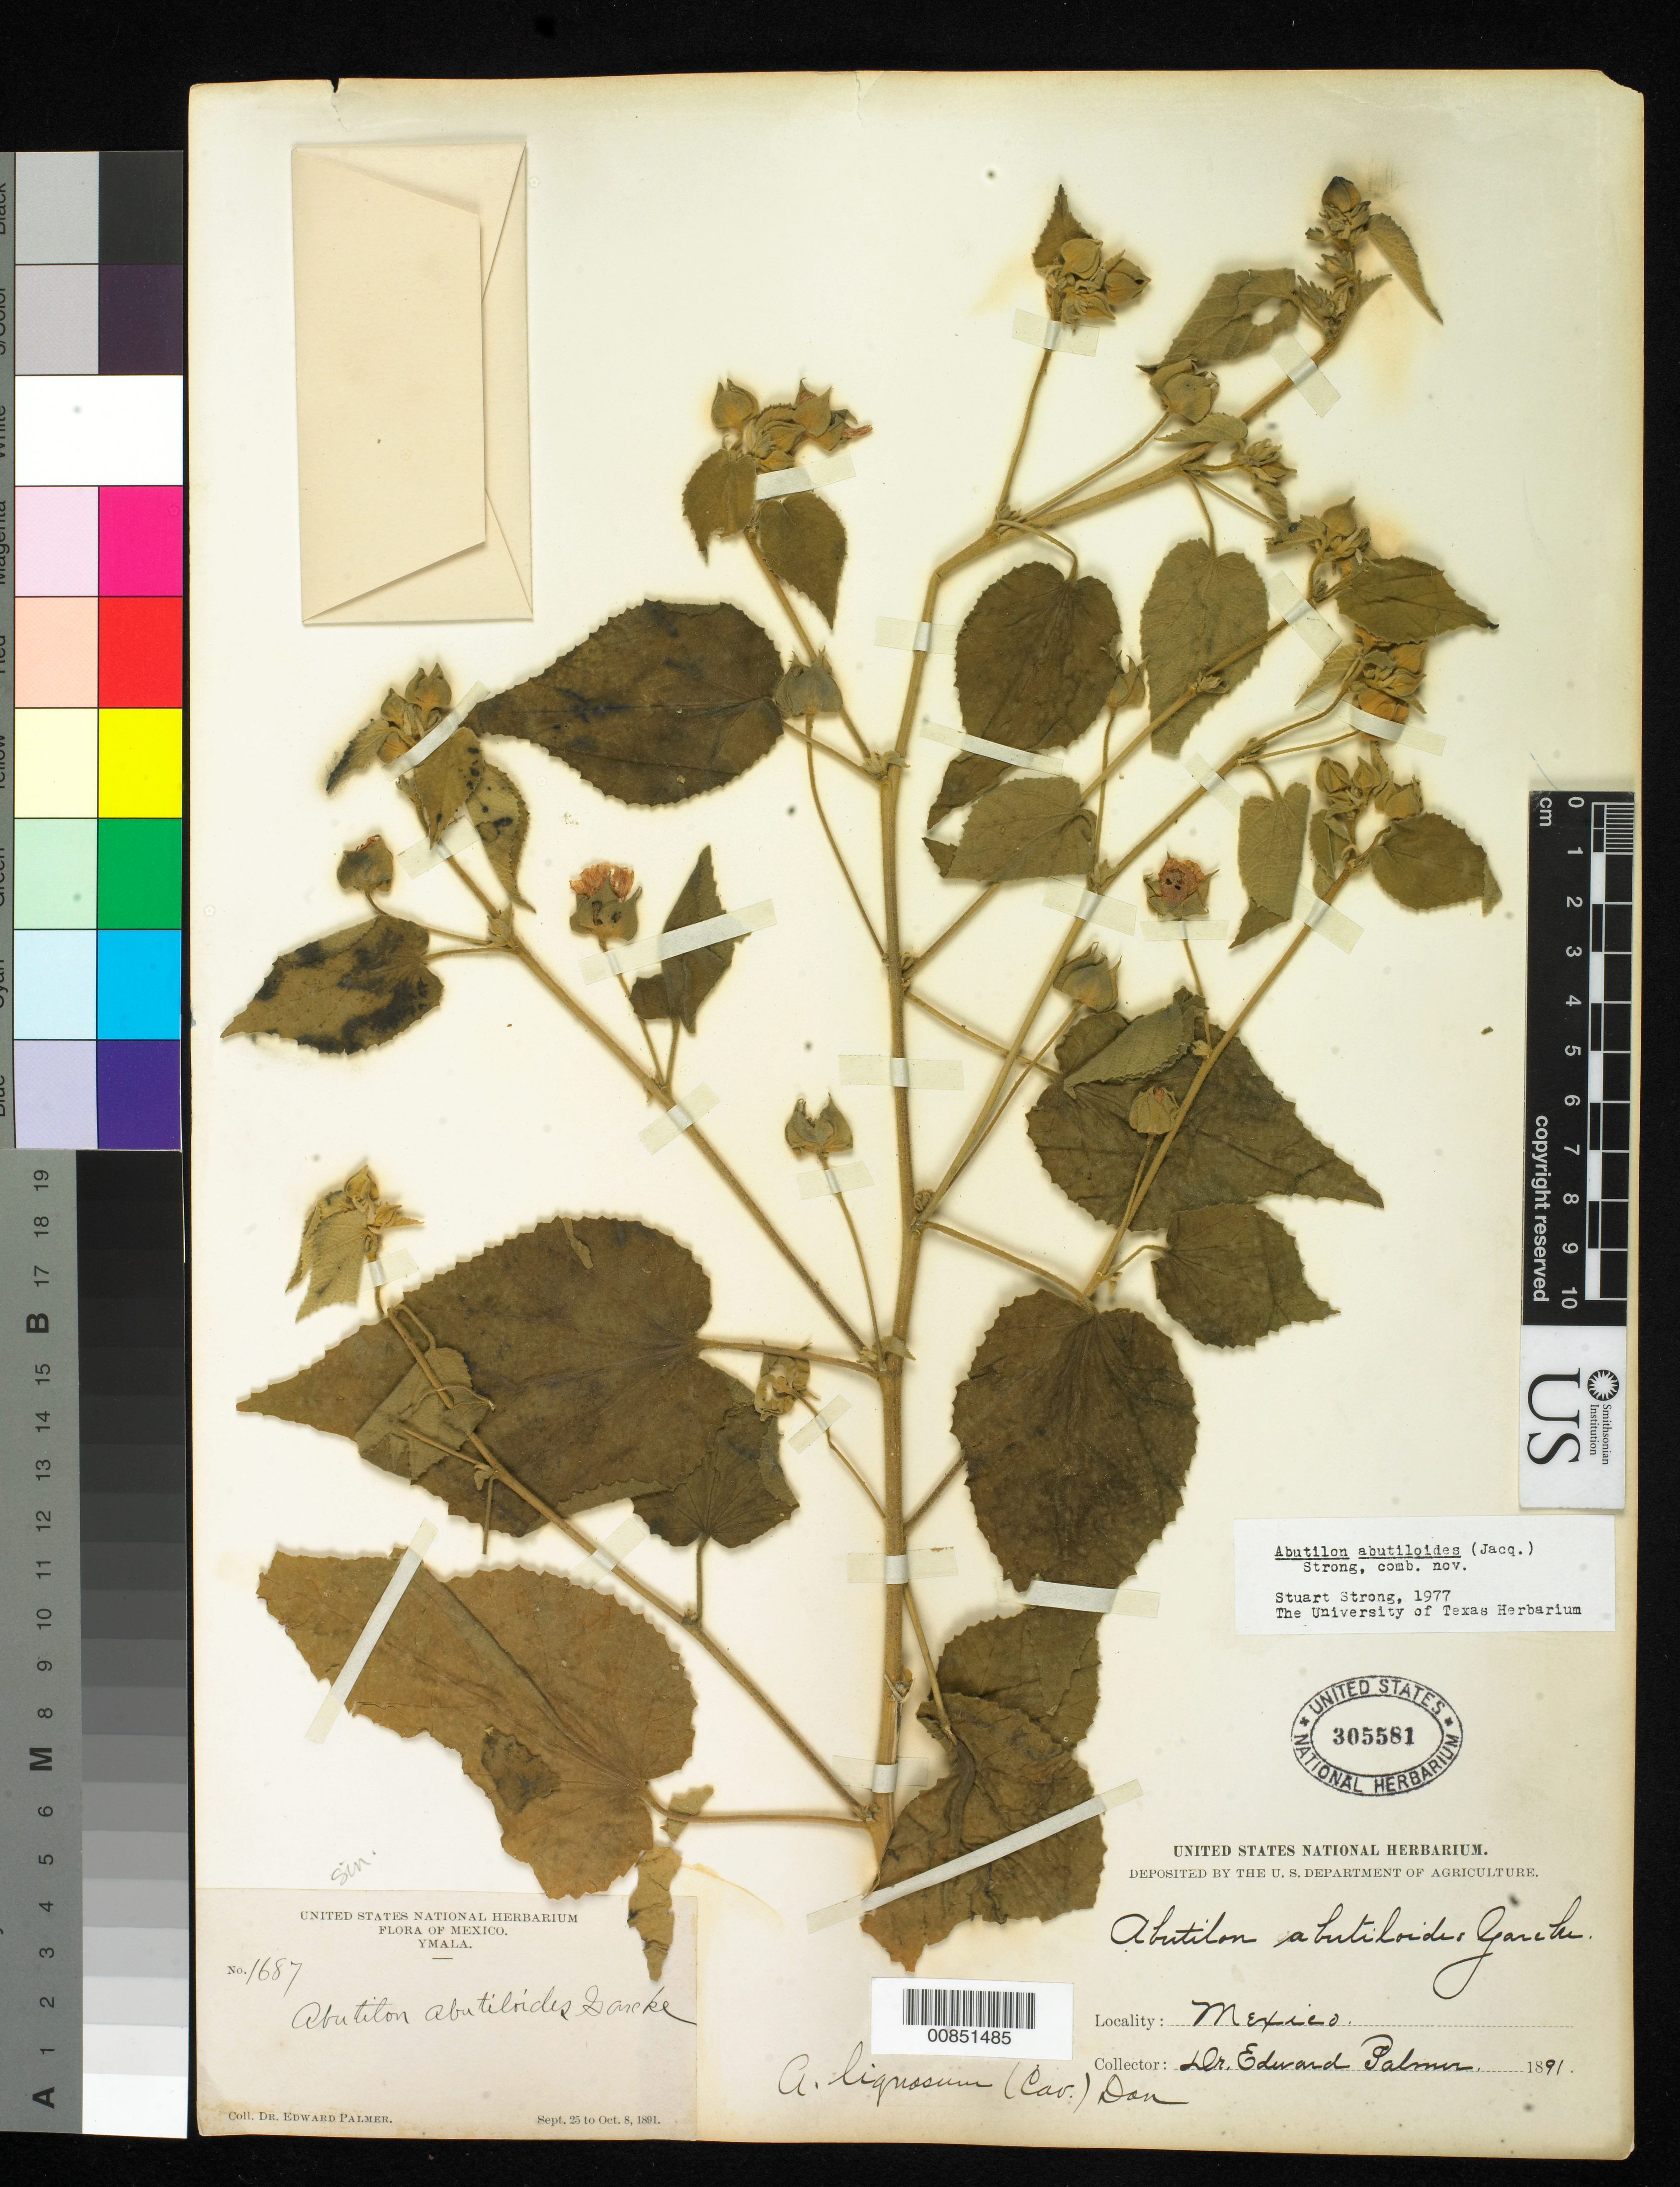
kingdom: Plantae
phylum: Tracheophyta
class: Magnoliopsida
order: Malvales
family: Malvaceae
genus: Abutilon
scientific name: Abutilon abutiloides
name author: (Jacq.) Garcke ex Hochr.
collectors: E. Palmer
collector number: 1687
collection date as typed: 25 Sep 1891 to 08 Oct 1891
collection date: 1891-09-25/1891-10-08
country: Mexico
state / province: Sinaloa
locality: Ymala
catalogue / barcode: US 305581